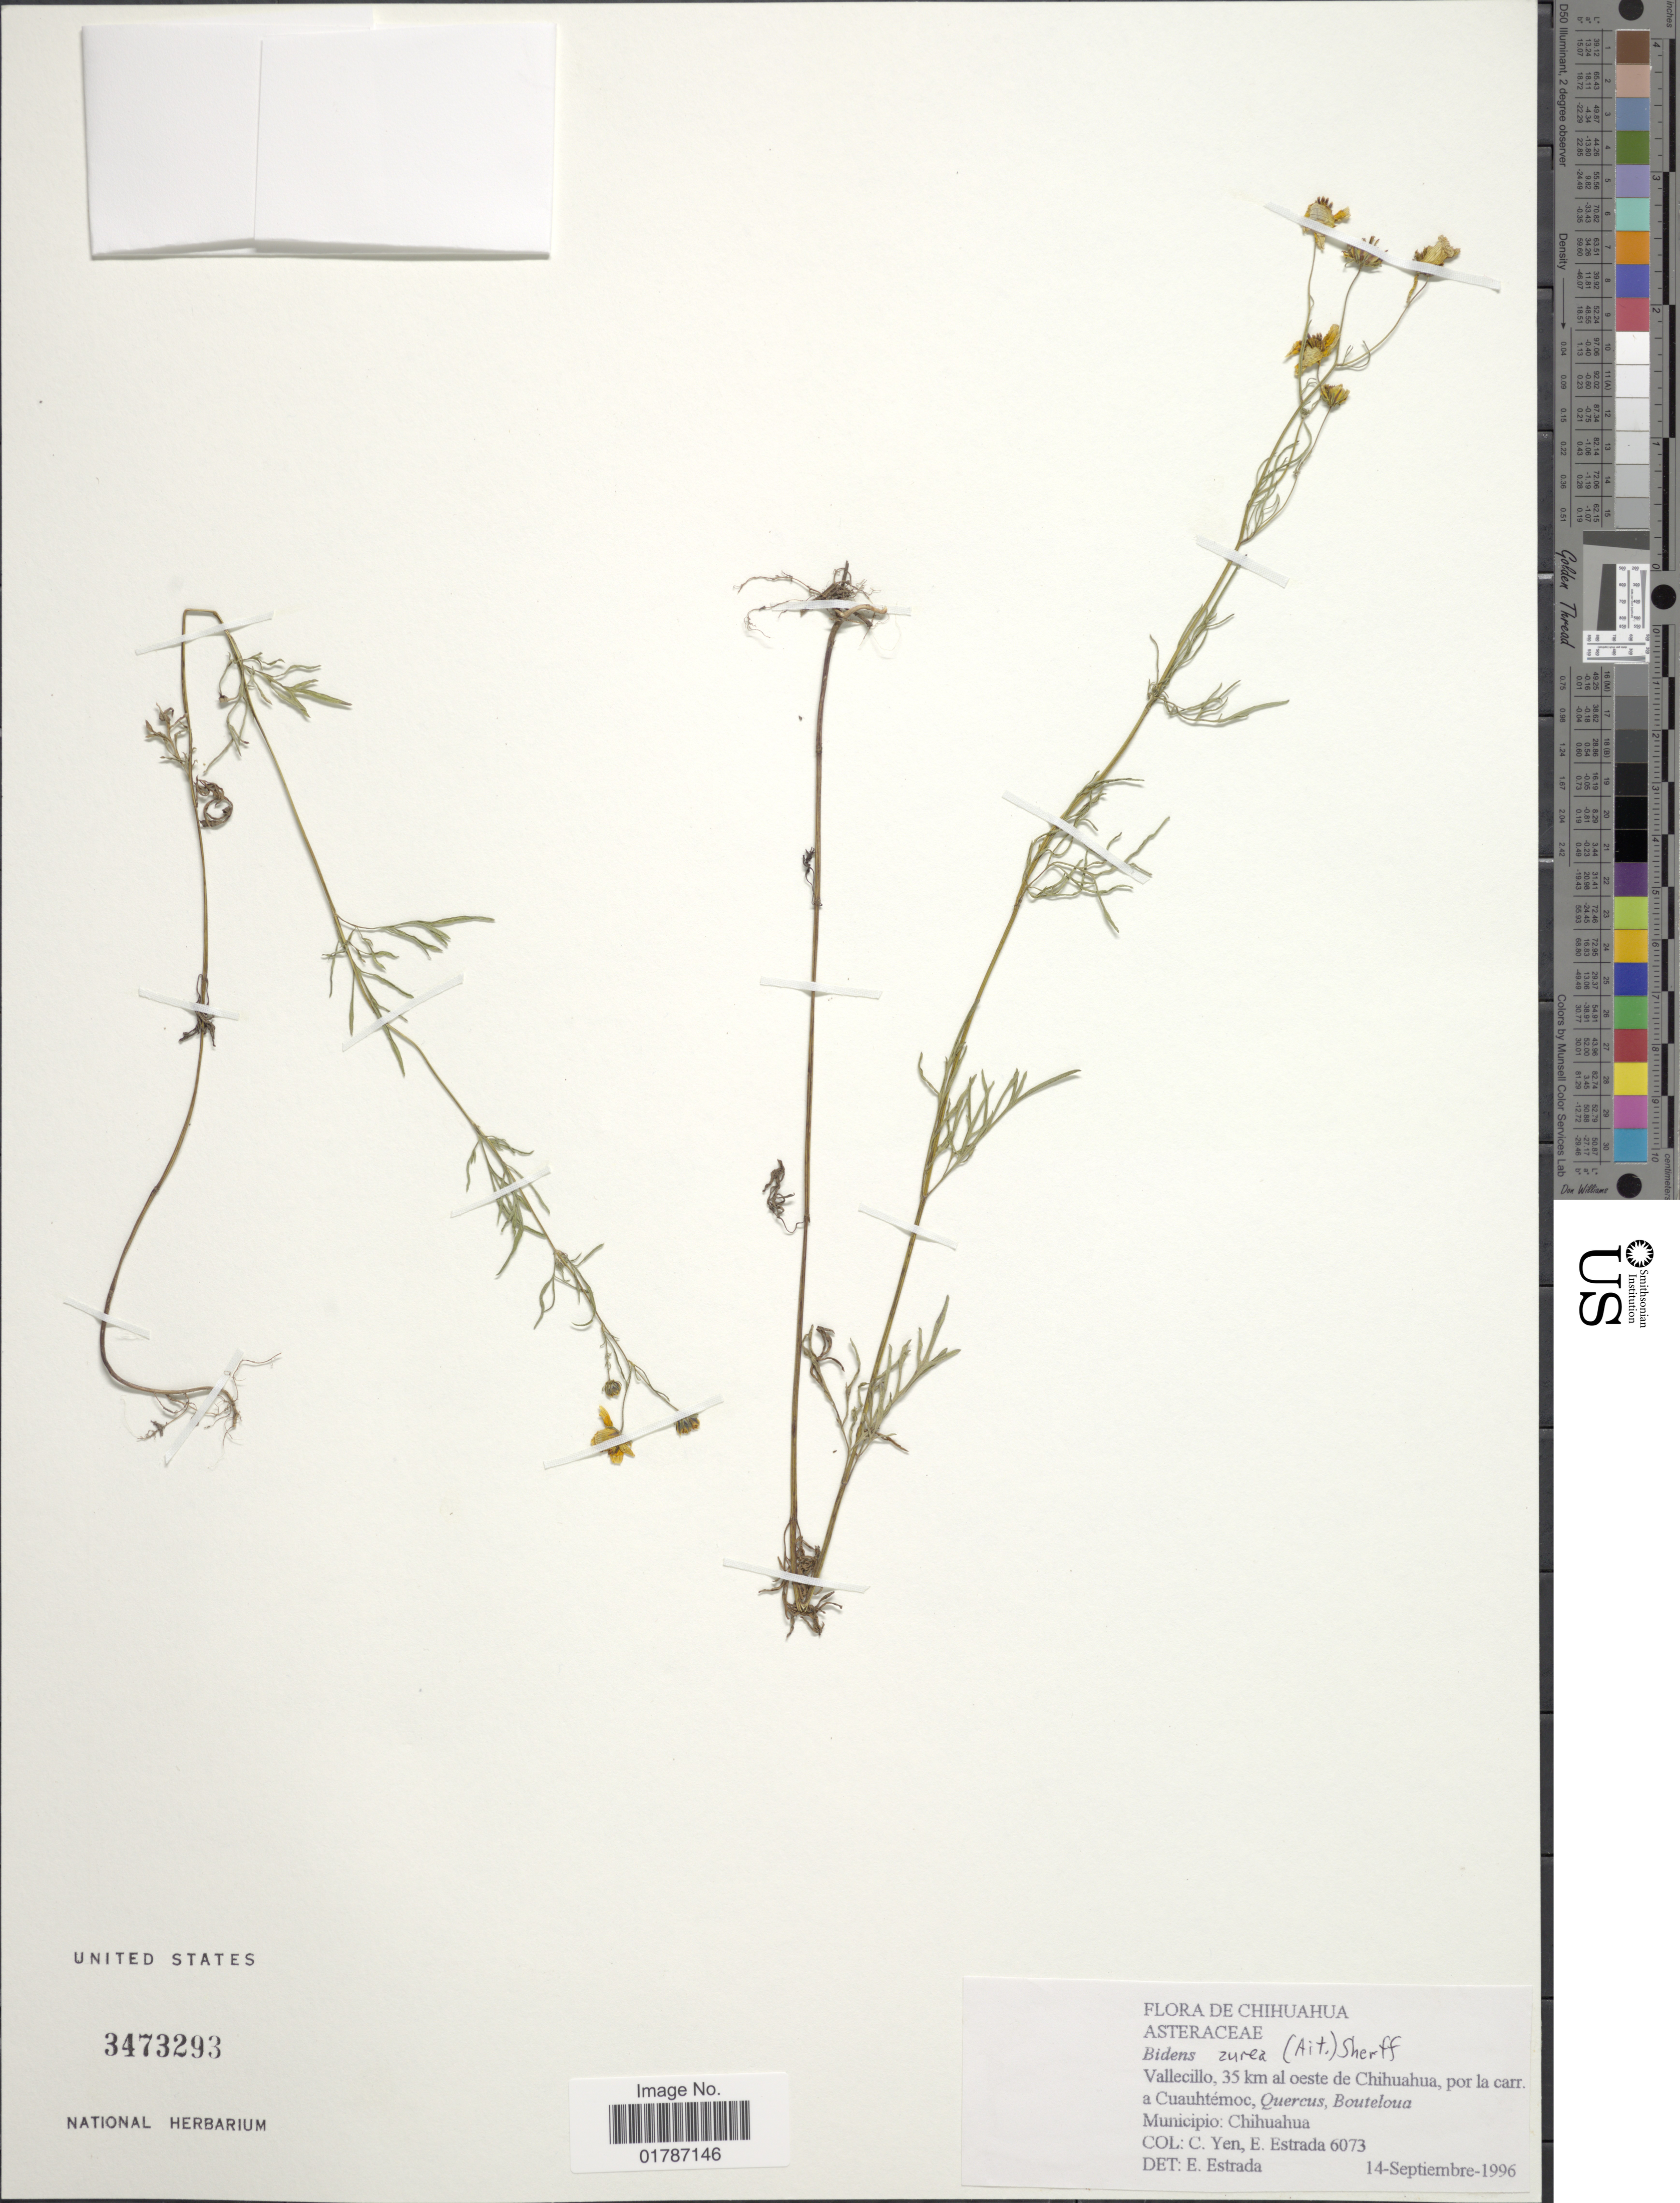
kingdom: Plantae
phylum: Tracheophyta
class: Magnoliopsida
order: Asterales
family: Asteraceae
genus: Bidens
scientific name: Bidens aurea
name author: (Aiton) Sherff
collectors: C. Yen & E. Estrada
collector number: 6073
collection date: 1996-09-14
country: Mexico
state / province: Chihuahua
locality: De Chihuahua, Vallecillo, 35 km al oeste de Chihuahua, por la carr. a Cuauhtemoc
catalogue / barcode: US 3473293